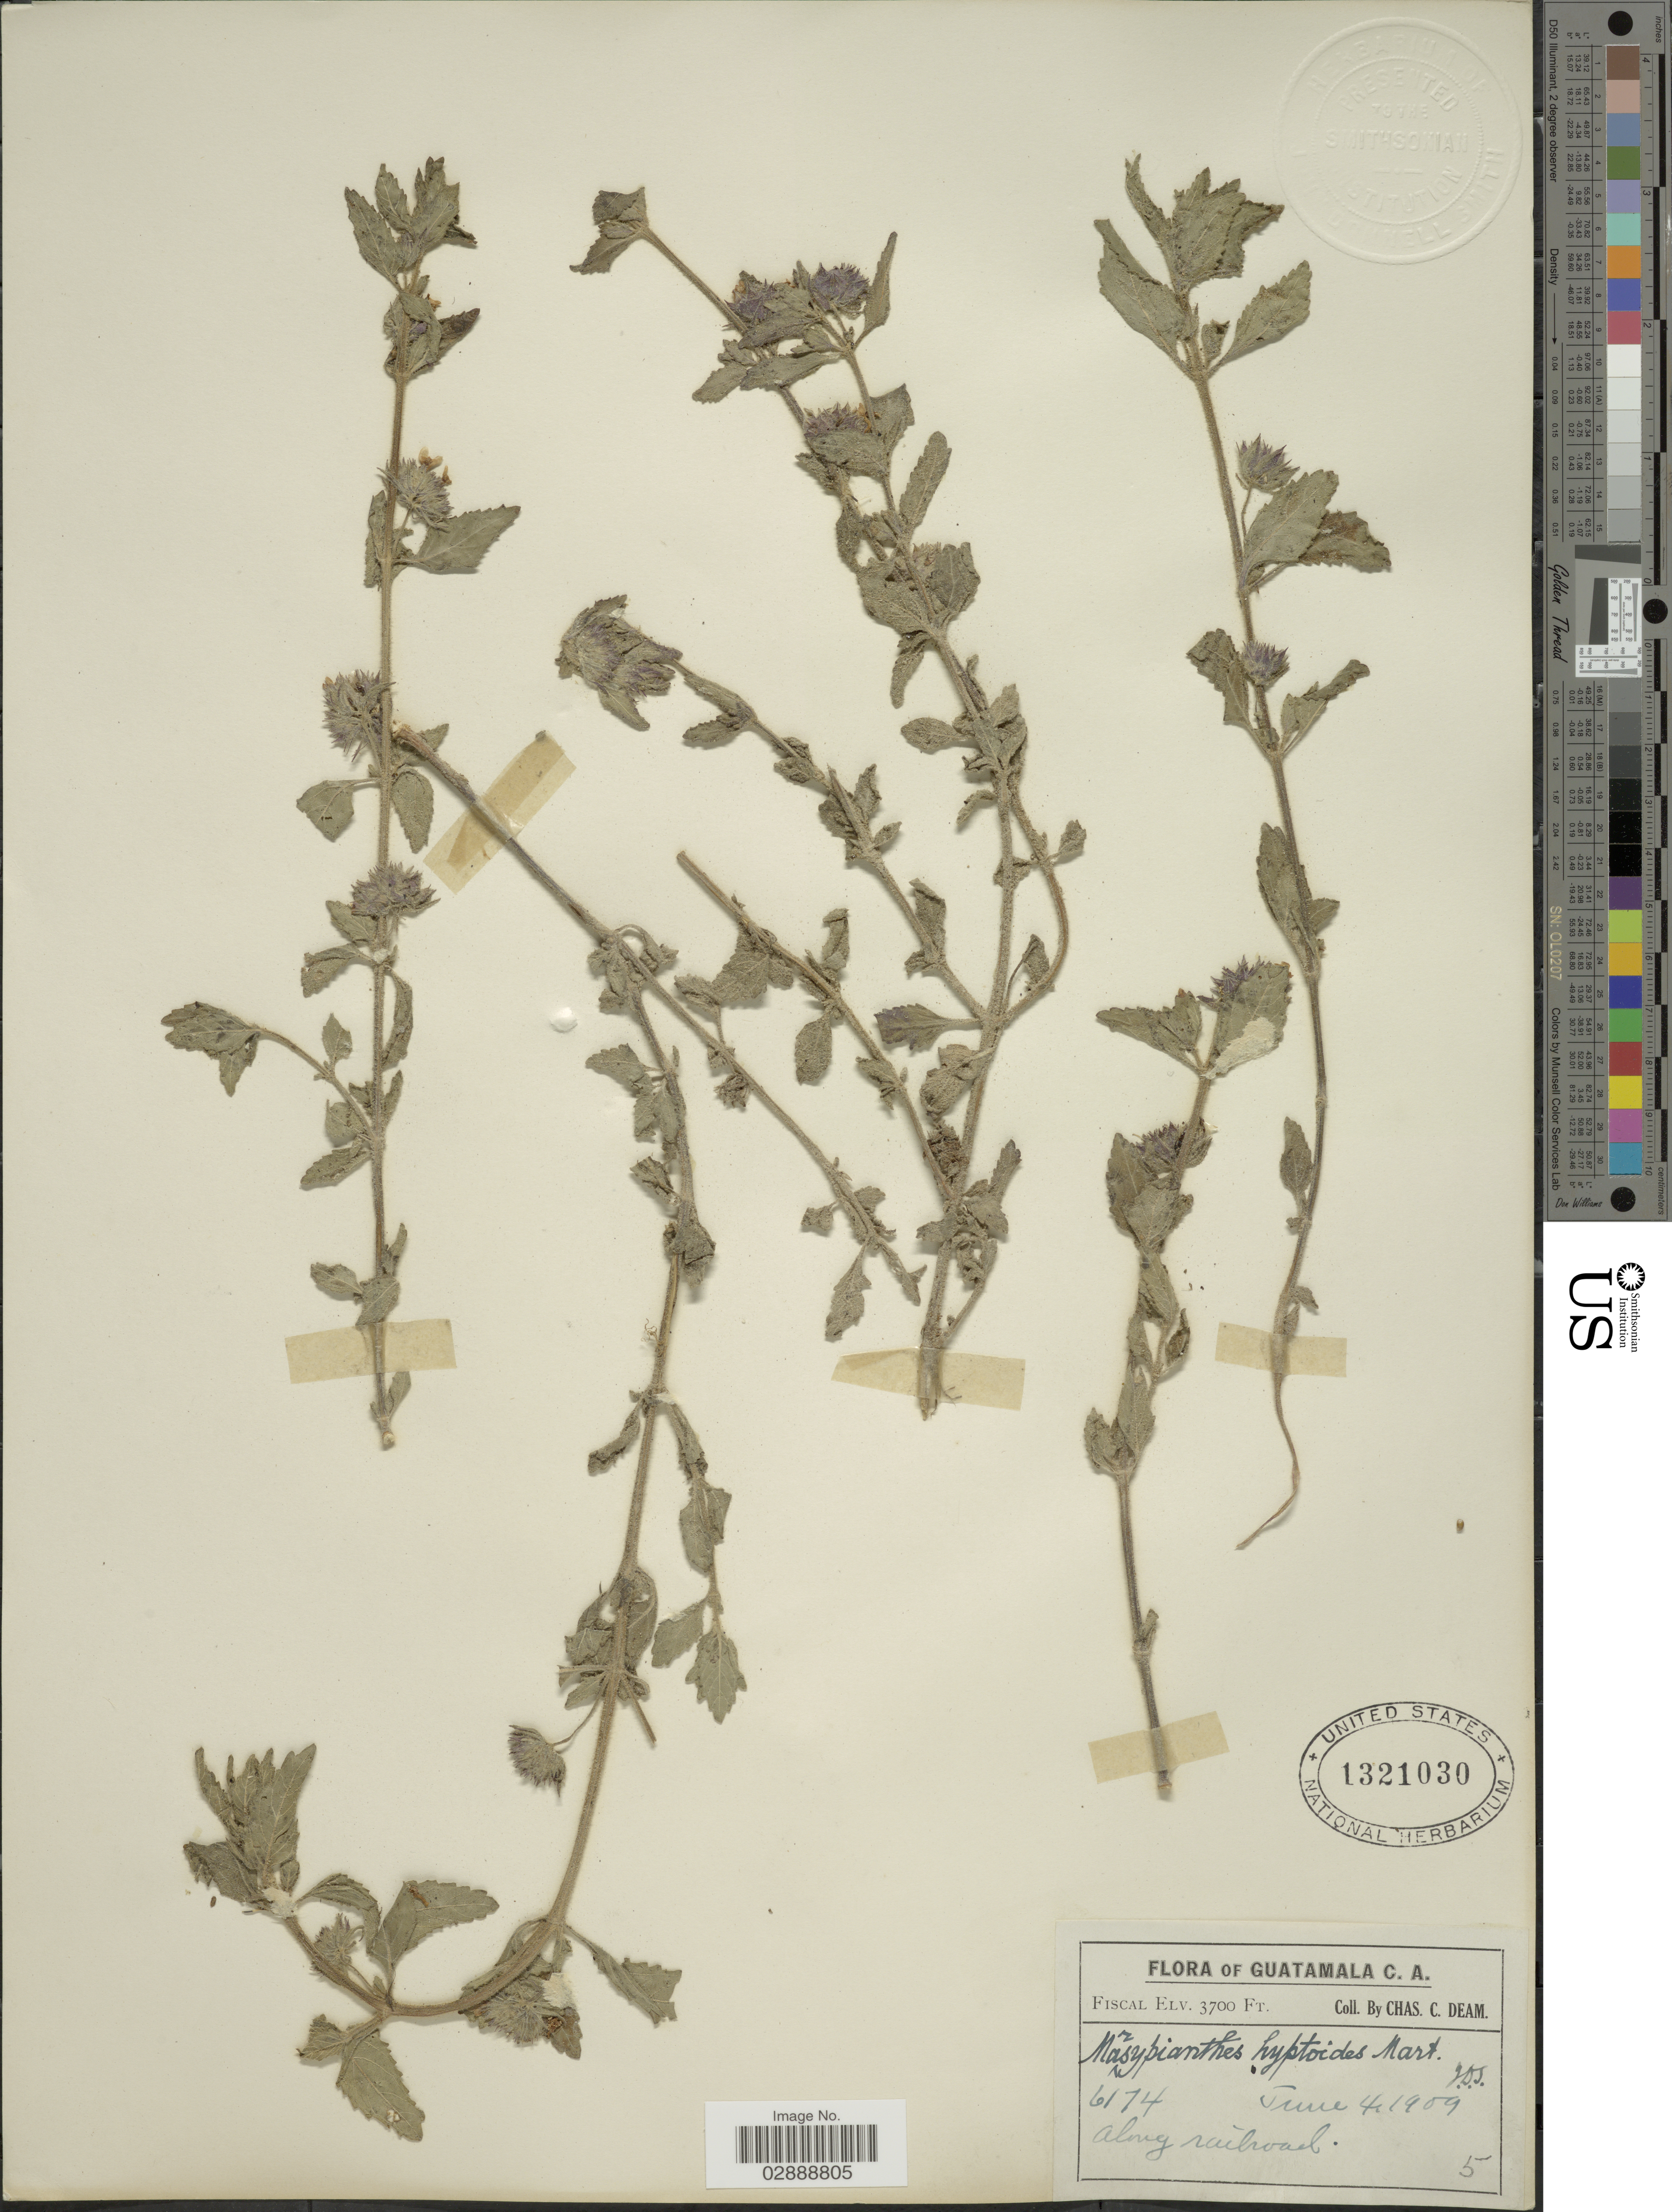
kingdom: Plantae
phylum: Tracheophyta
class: Magnoliopsida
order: Lamiales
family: Lamiaceae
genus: Marsypianthes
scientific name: Marsypianthes chamaedrys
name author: (Vahl) Kuntze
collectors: C. C. Deam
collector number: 6174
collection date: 1909-06-04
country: Guatemala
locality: Fiscal.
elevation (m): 1128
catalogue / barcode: US 1321030